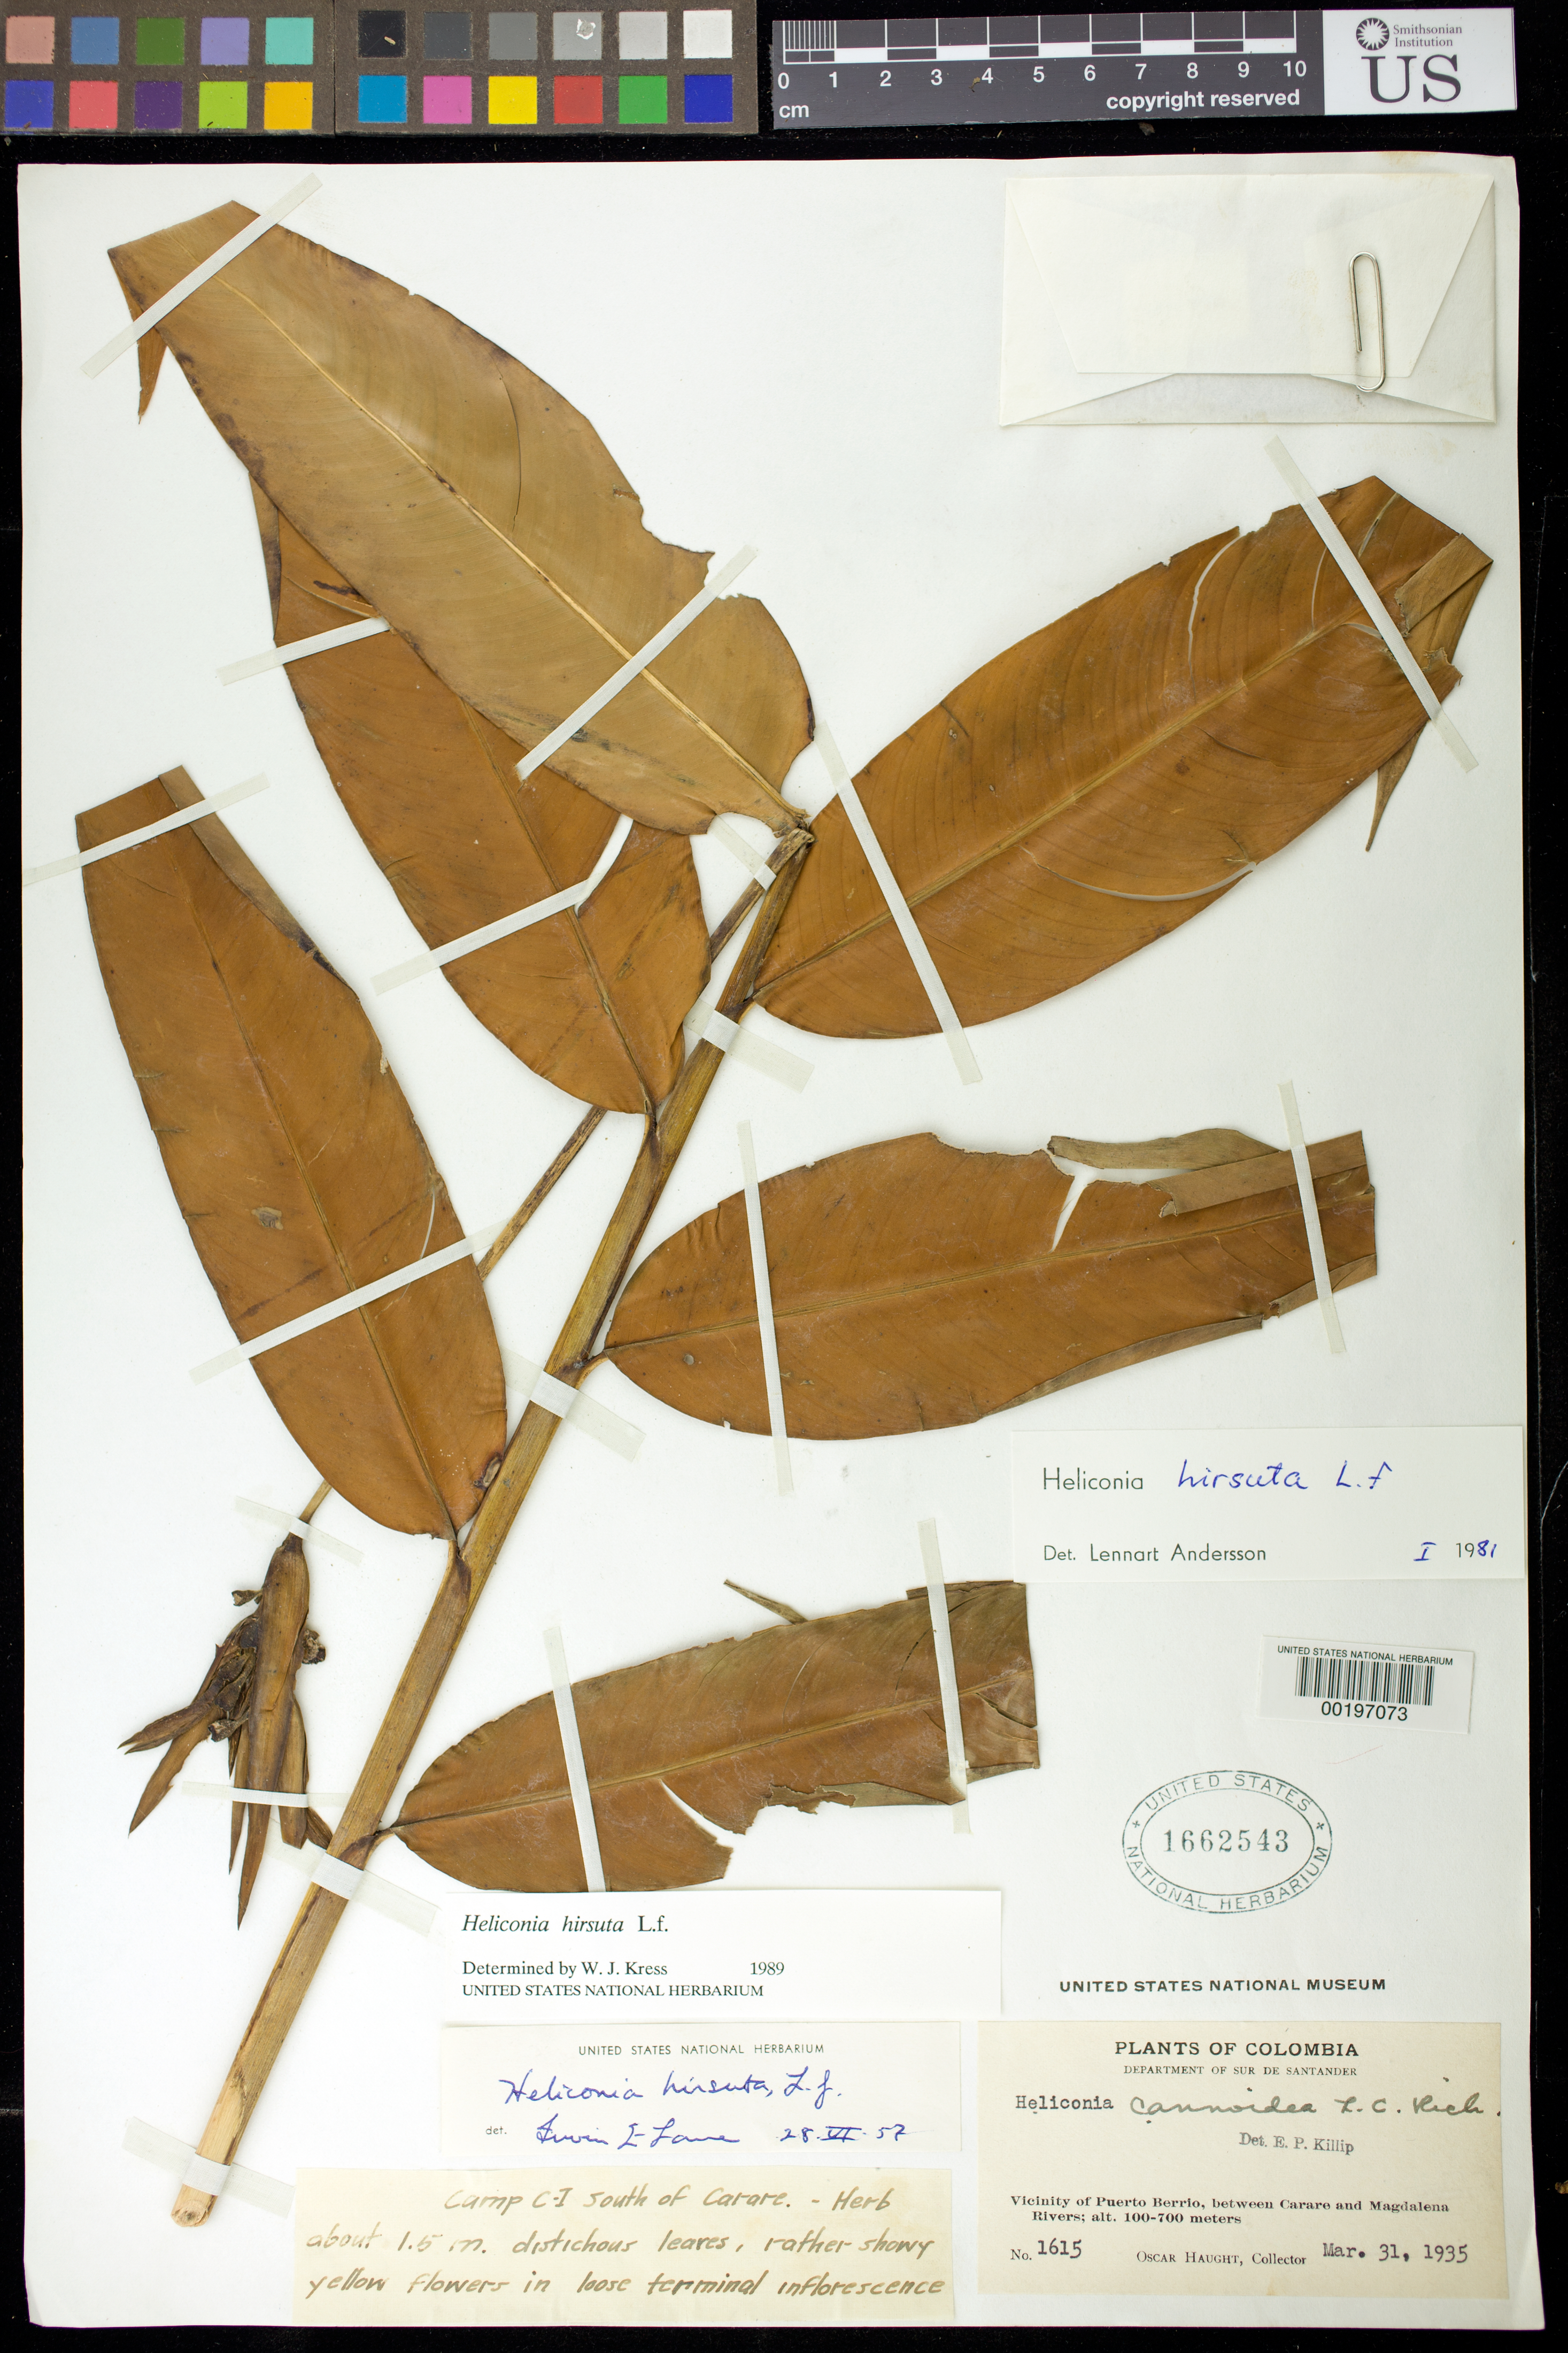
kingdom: Plantae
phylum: Tracheophyta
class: Liliopsida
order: Zingiberales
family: Heliconiaceae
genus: Heliconia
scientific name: Heliconia hirsuta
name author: L. f.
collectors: O. L. Haught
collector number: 1615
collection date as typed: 31 Mar 1935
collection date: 1935-03-31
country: Colombia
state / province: Santander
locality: Santander, vicinity of Puerto Berrio, between Carare and Magdalena Rivers, camp c-i S of Carare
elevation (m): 100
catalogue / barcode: US 1662543